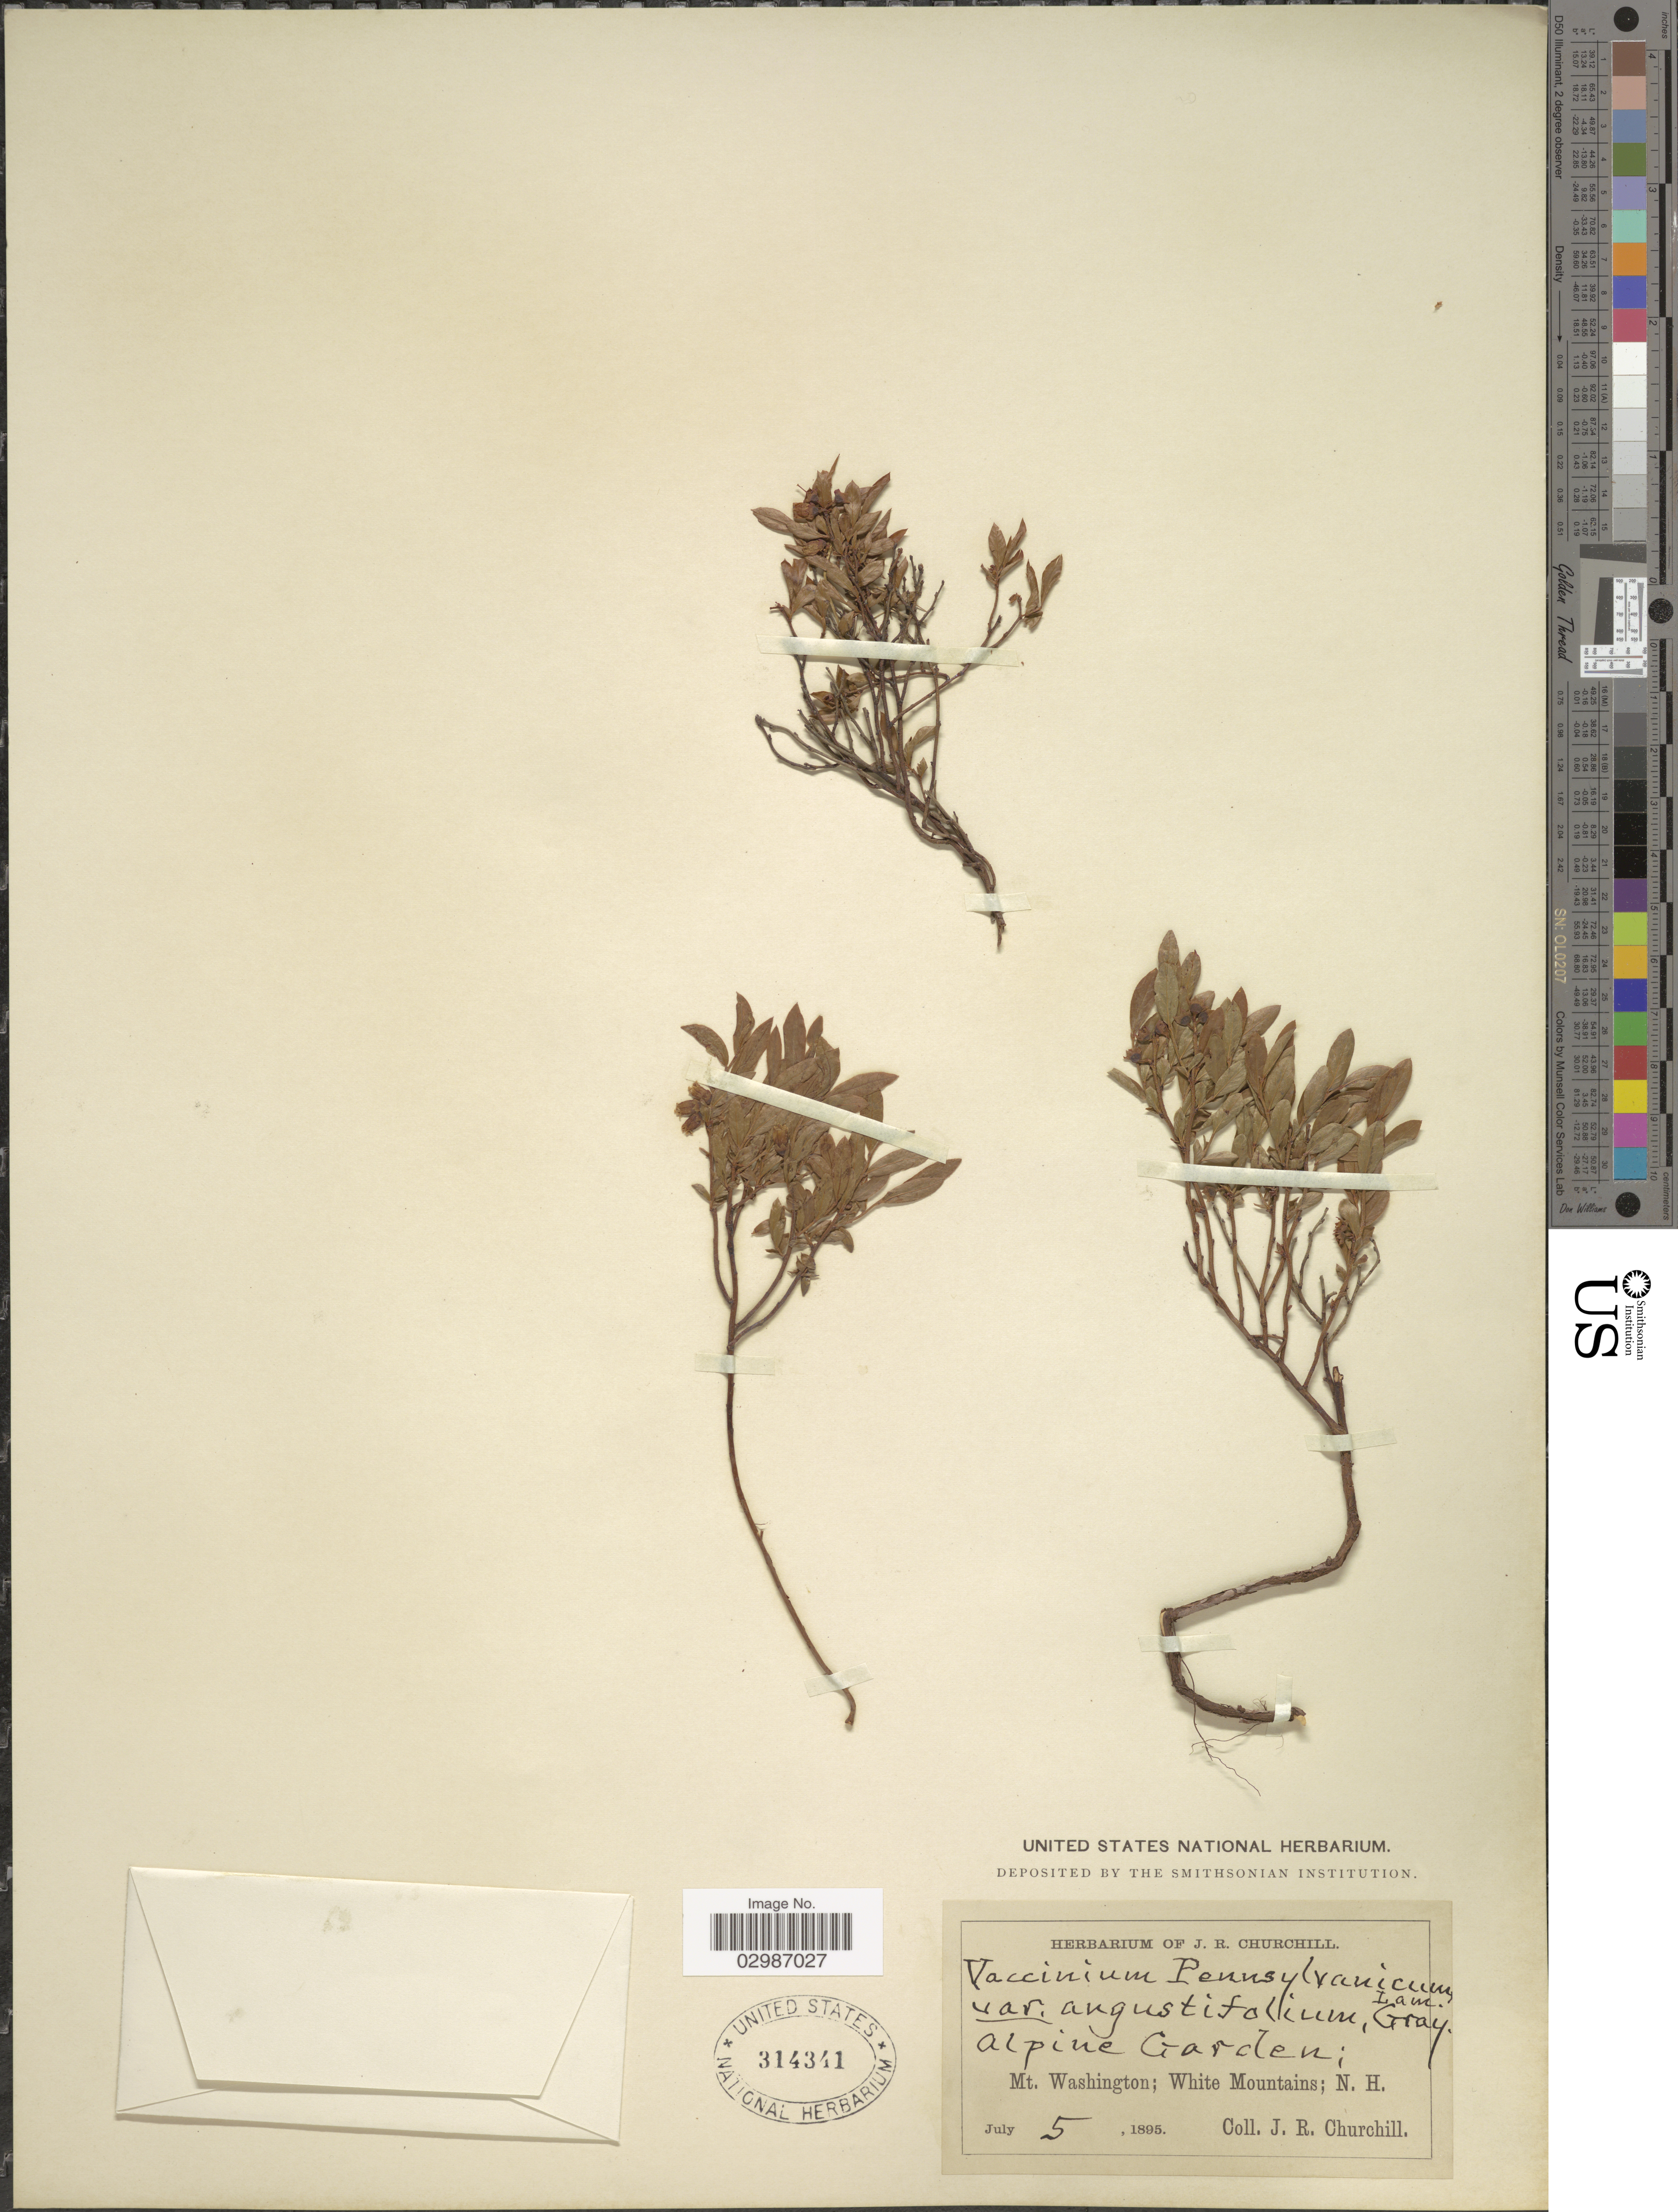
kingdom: Plantae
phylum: Tracheophyta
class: Magnoliopsida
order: Ericales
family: Ericaceae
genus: Vaccinium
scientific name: Vaccinium angustifolium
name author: Aiton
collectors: J. Churchill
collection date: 1895-07-05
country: United States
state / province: New Hampshire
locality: Alpine Garden; Mt. Washington; White Mountains; N.H.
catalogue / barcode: US 314341